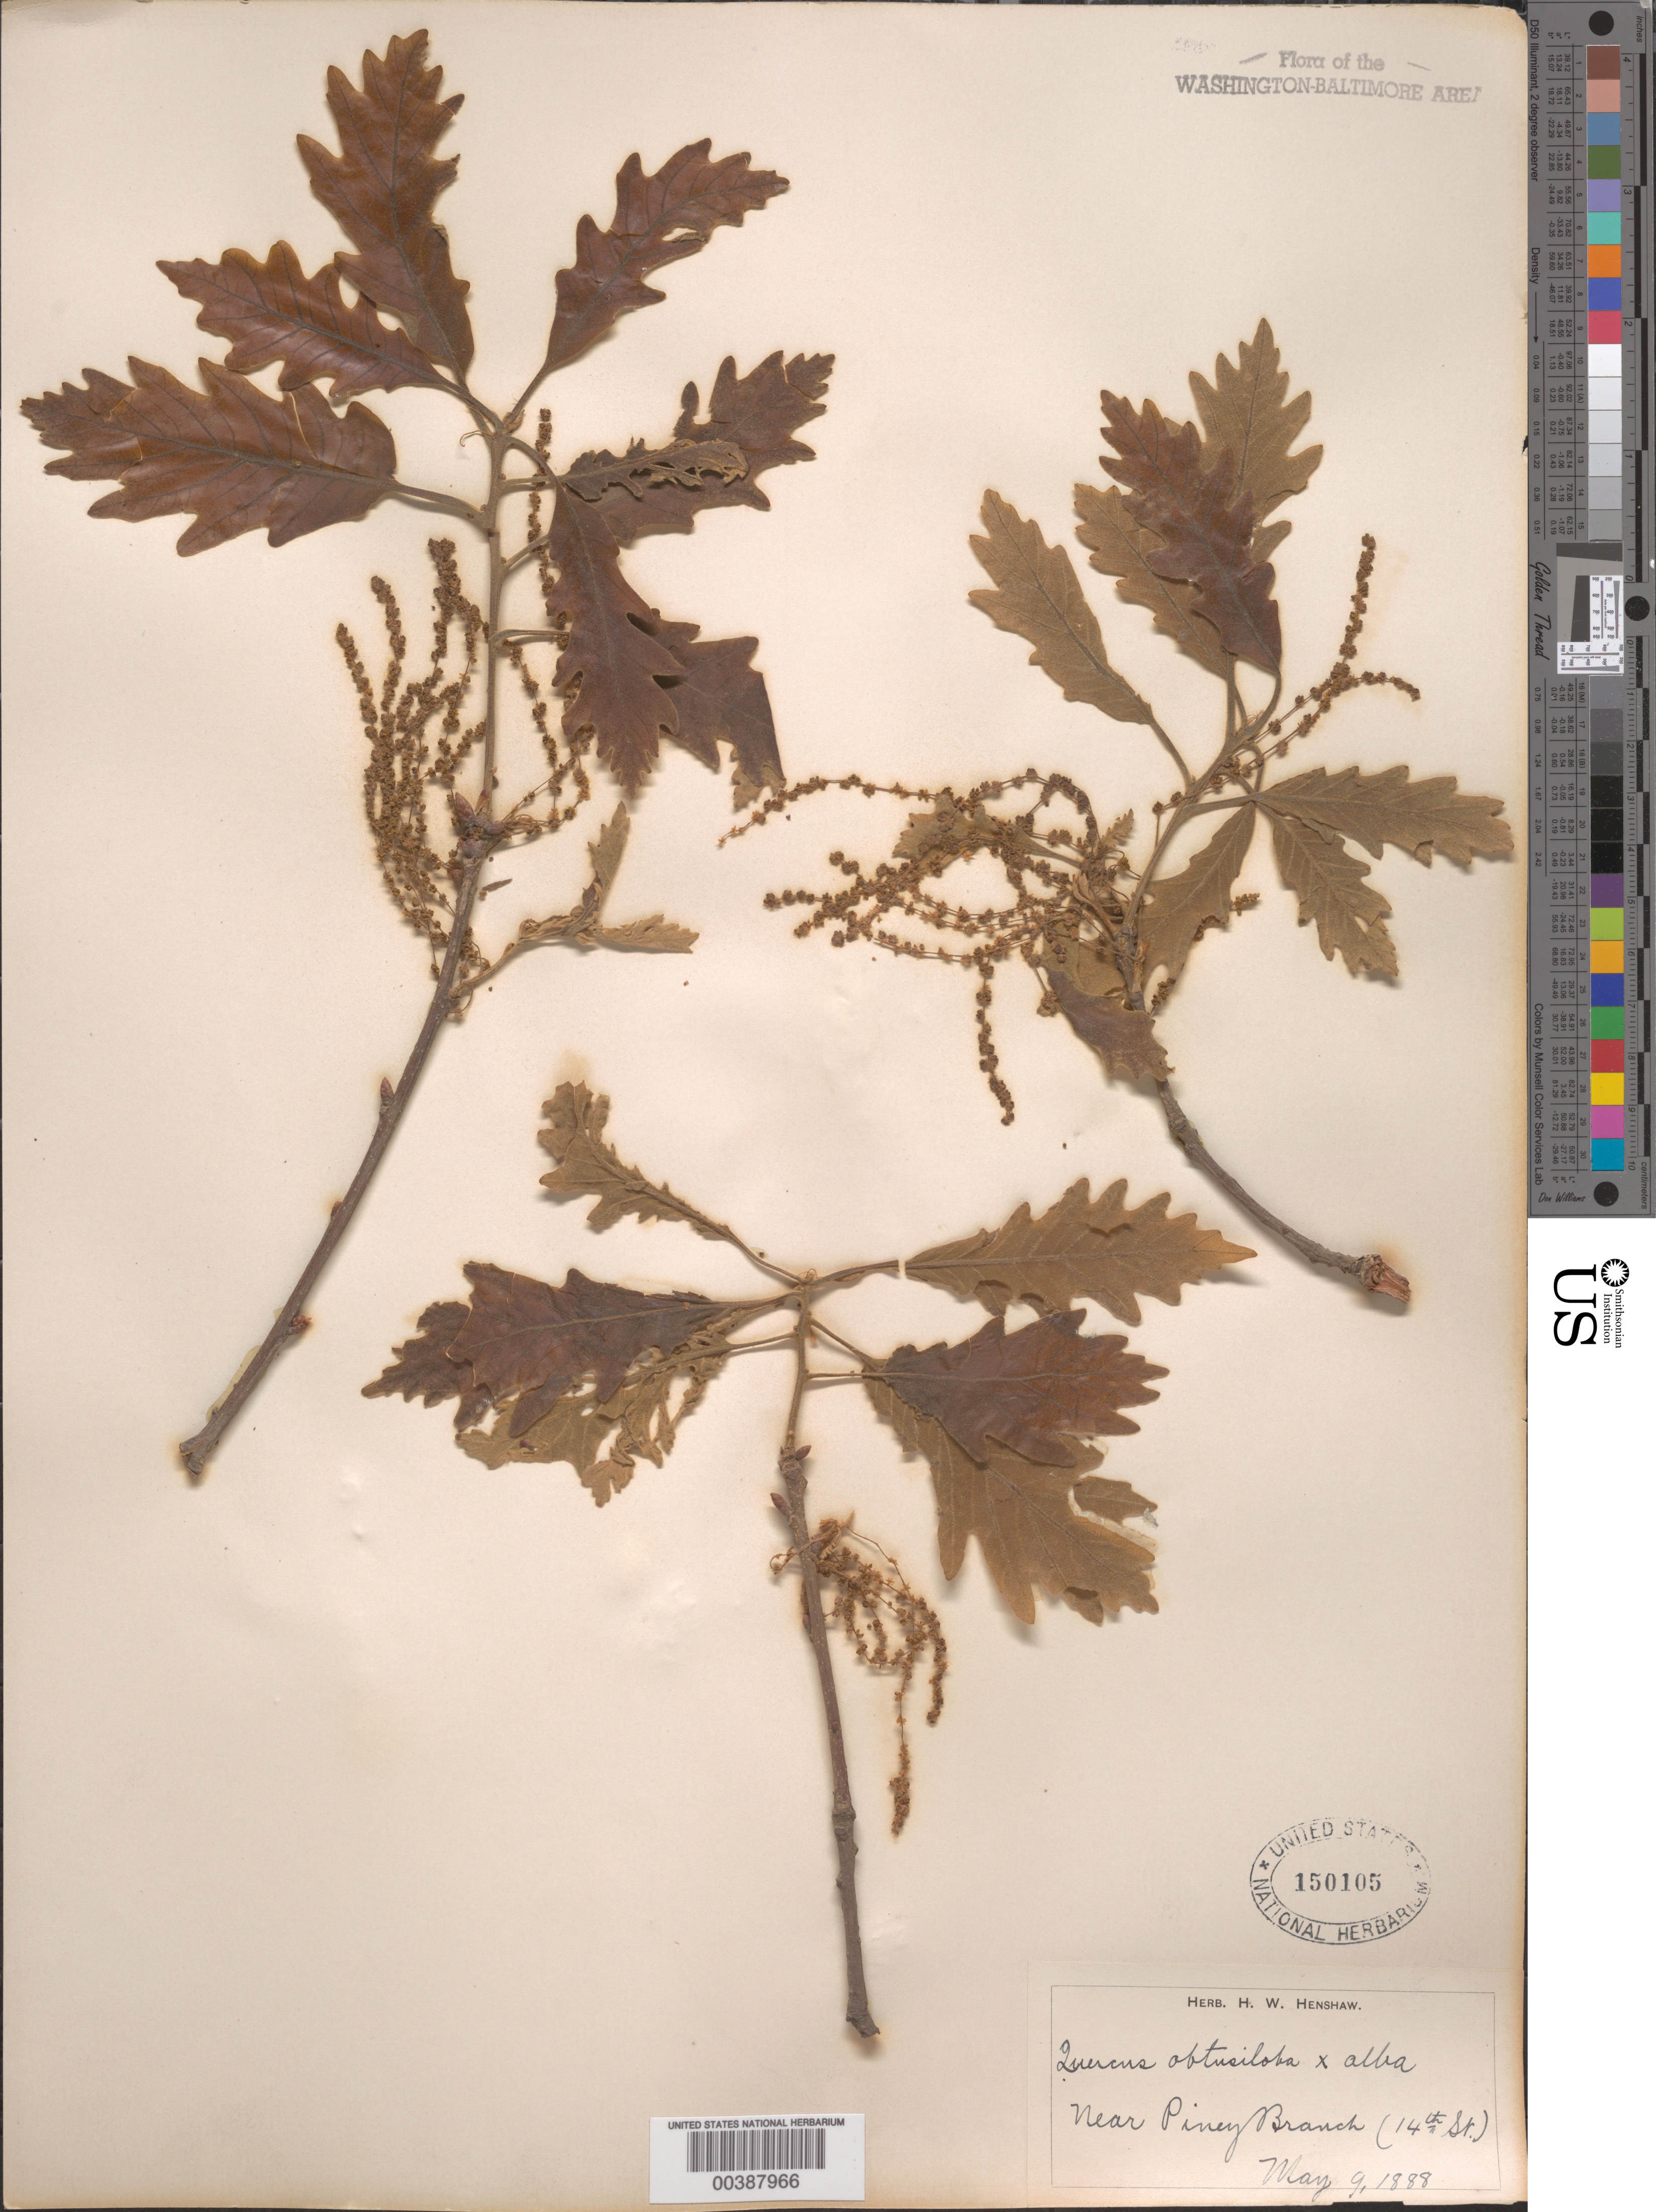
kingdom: Plantae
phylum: Tracheophyta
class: Magnoliopsida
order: Fagales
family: Fagaceae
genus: Quercus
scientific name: Quercus alba x Q. stellata Wangenh.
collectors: H. Henshaw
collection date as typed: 09 May 1888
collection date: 1888-05-09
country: United States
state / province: District of Columbia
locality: Near Piney Branch, 14th St. Rock Creek Park and vicinity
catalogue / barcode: US 150105